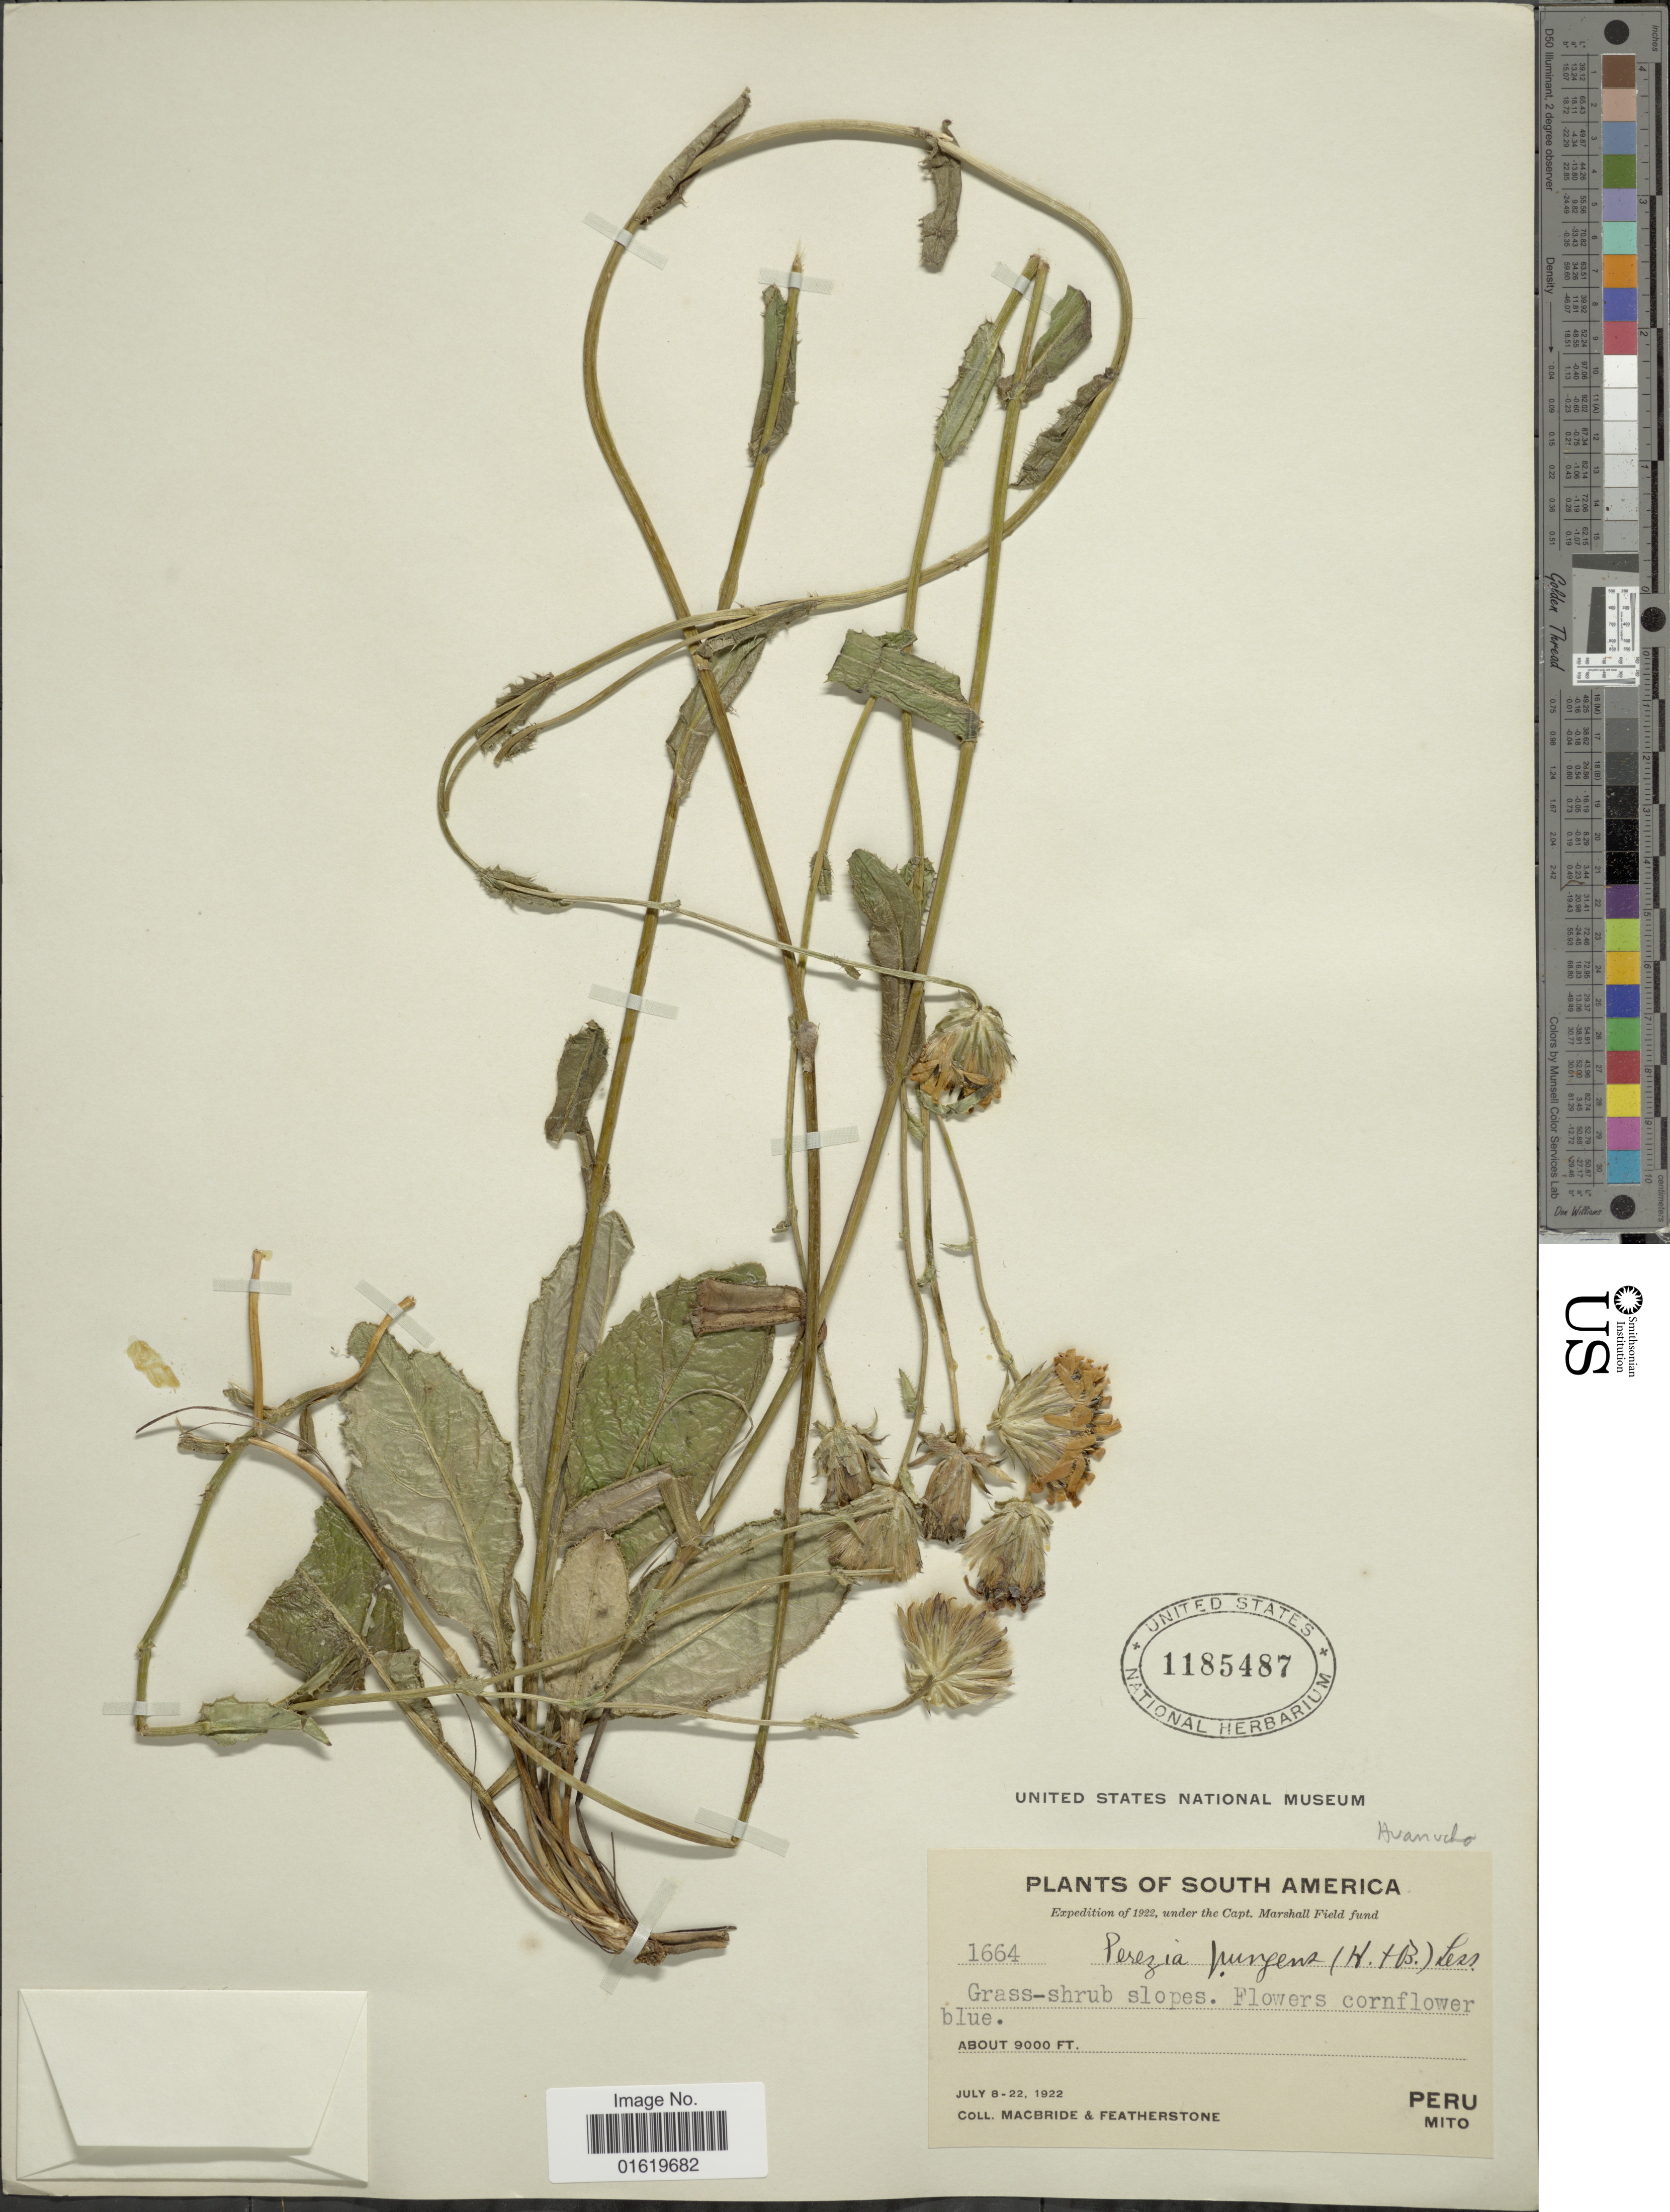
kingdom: Plantae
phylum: Tracheophyta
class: Magnoliopsida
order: Asterales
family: Asteraceae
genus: Perezia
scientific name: Perezia pungens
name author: (Humb. & Bonpl.) Less.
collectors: Macbride, -- & -. Featherstone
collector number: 1664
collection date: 1922-07-08/1922-07-22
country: Peru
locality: Mito.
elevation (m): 2743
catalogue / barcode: US 1185487